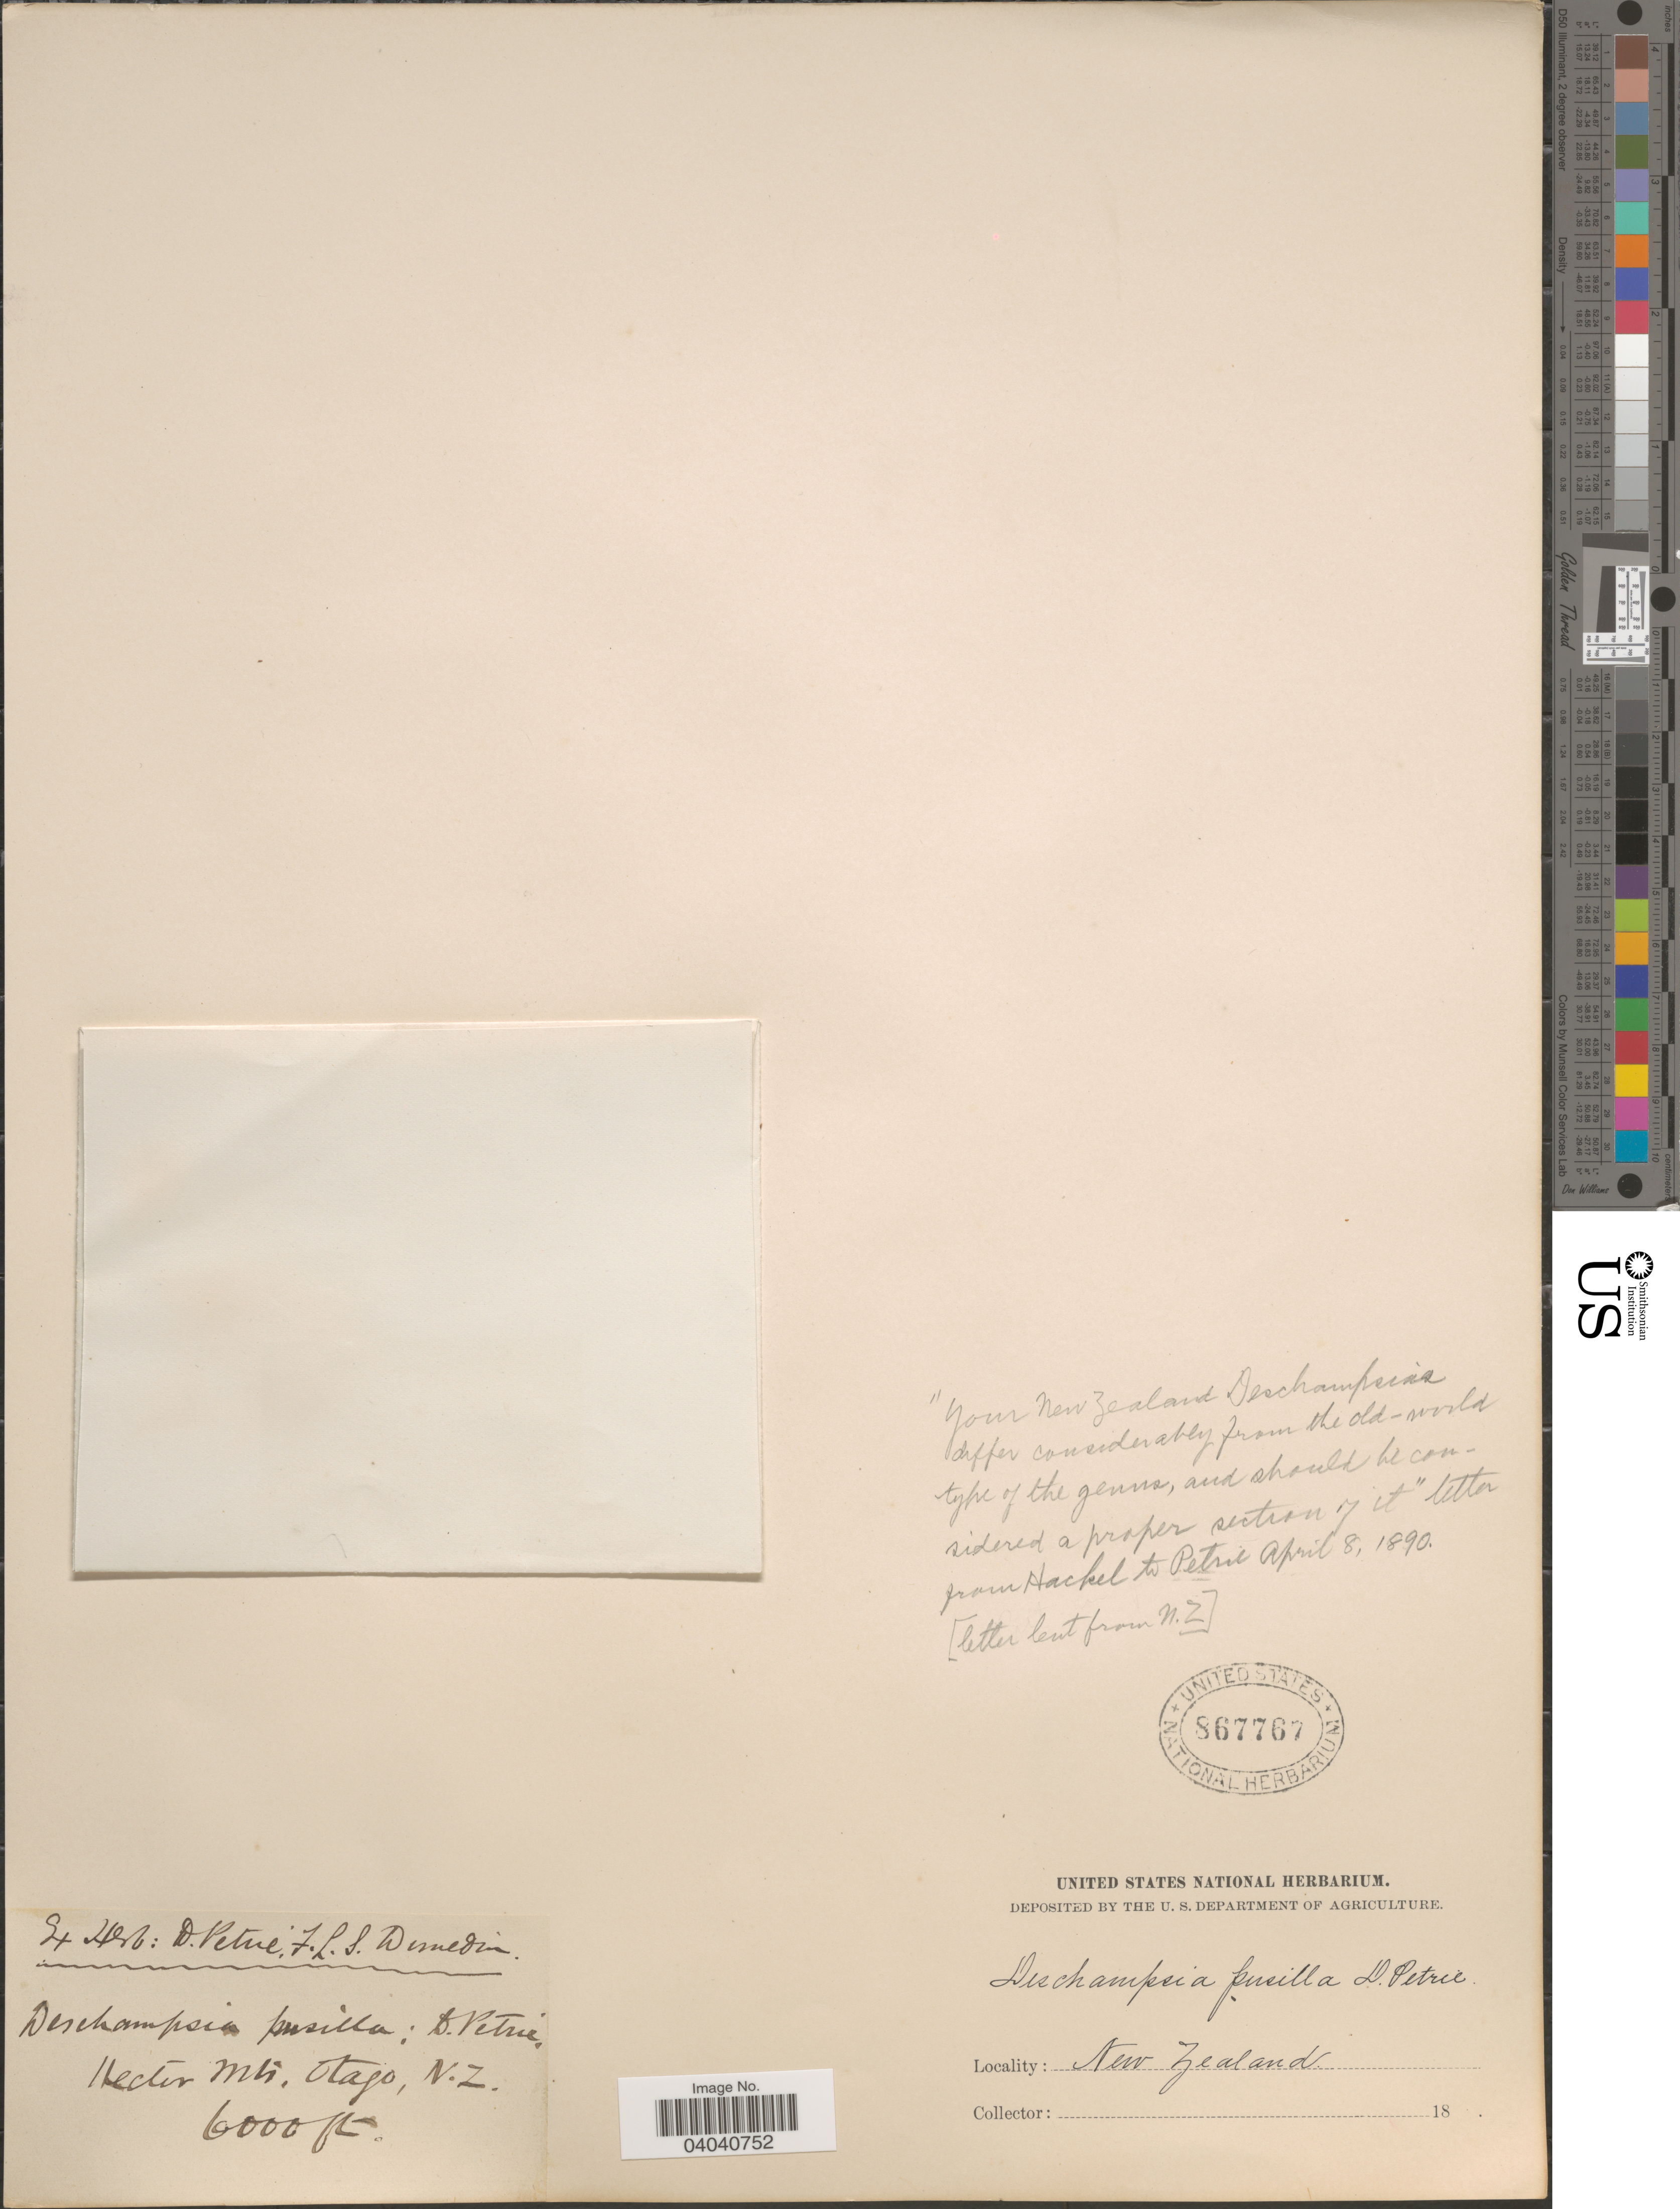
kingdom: Plantae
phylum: Tracheophyta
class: Liliopsida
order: Poales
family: Poaceae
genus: Deschampsia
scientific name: Deschampsia pusilla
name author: Petrie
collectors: Ex Herb D. Petrie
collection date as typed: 18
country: New Zealand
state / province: Otago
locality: Hector Mts.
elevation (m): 1829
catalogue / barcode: US 867767